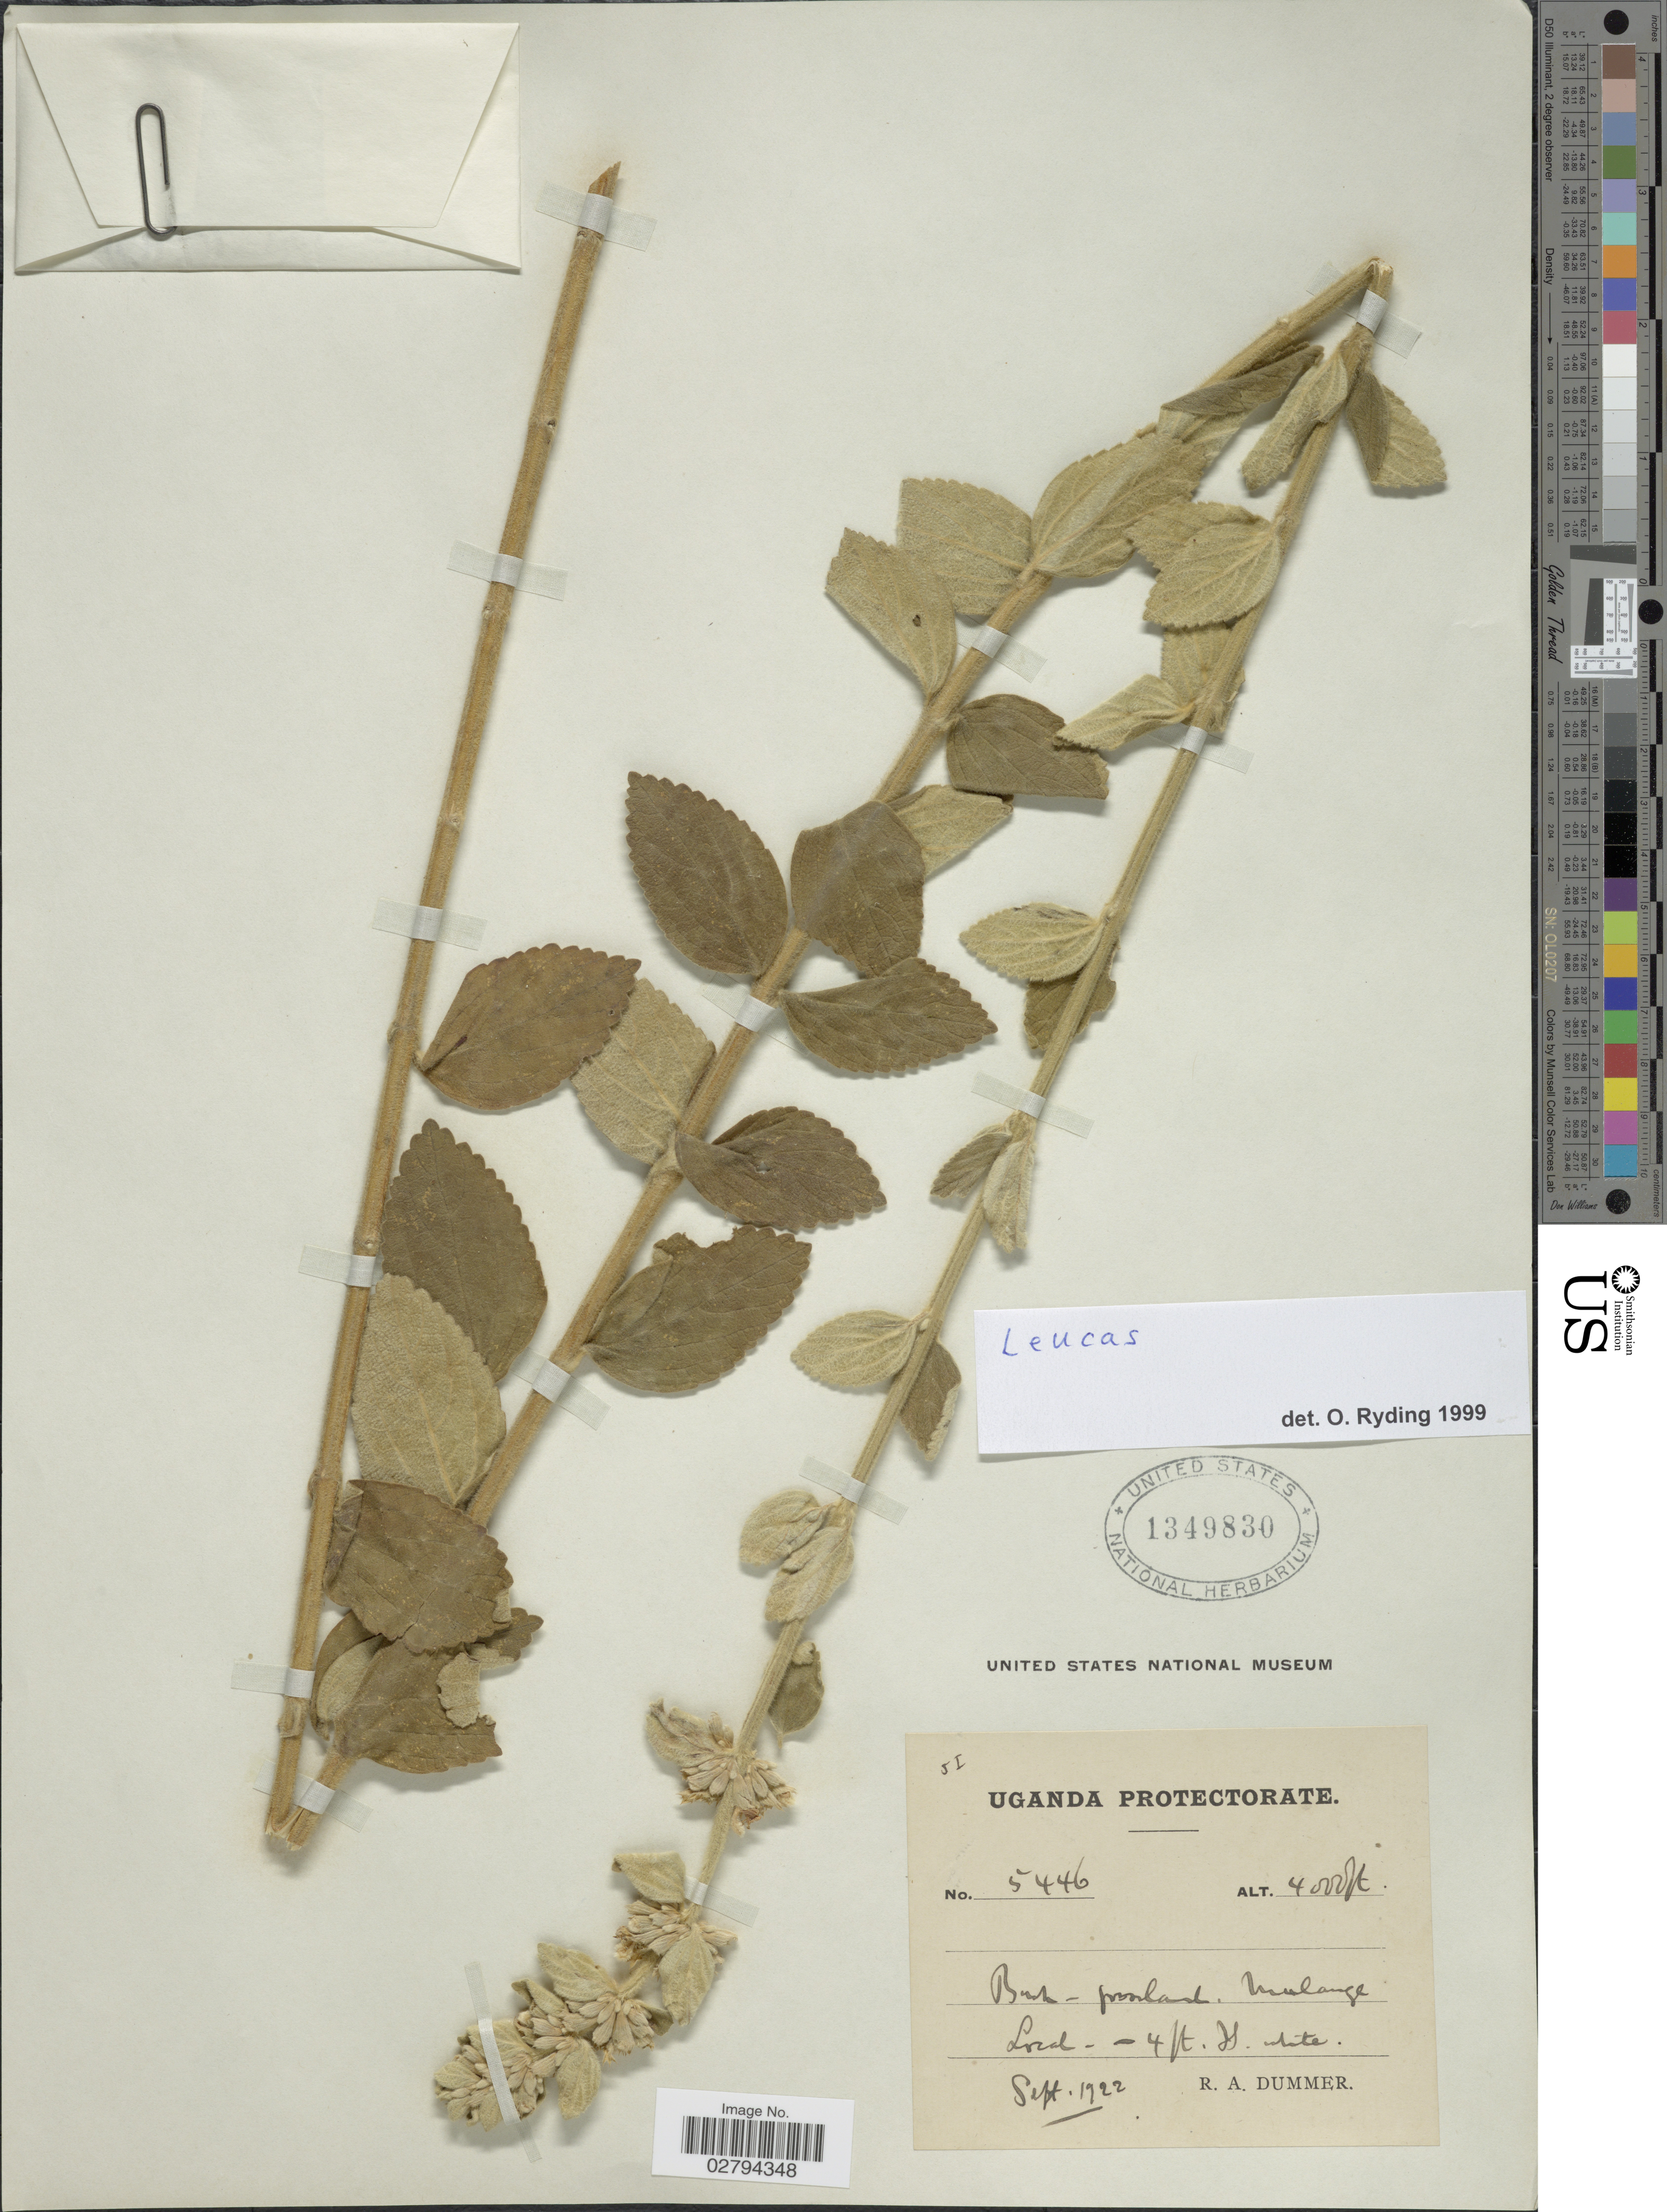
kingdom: Plantae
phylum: Tracheophyta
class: Magnoliopsida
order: Lamiales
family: Lamiaceae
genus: Leucas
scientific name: Leucas sp.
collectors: R. Dümmer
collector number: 5446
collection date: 1922-09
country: Uganda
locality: Uganda Protectorate. Mulange.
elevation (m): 1219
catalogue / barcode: US 1349830